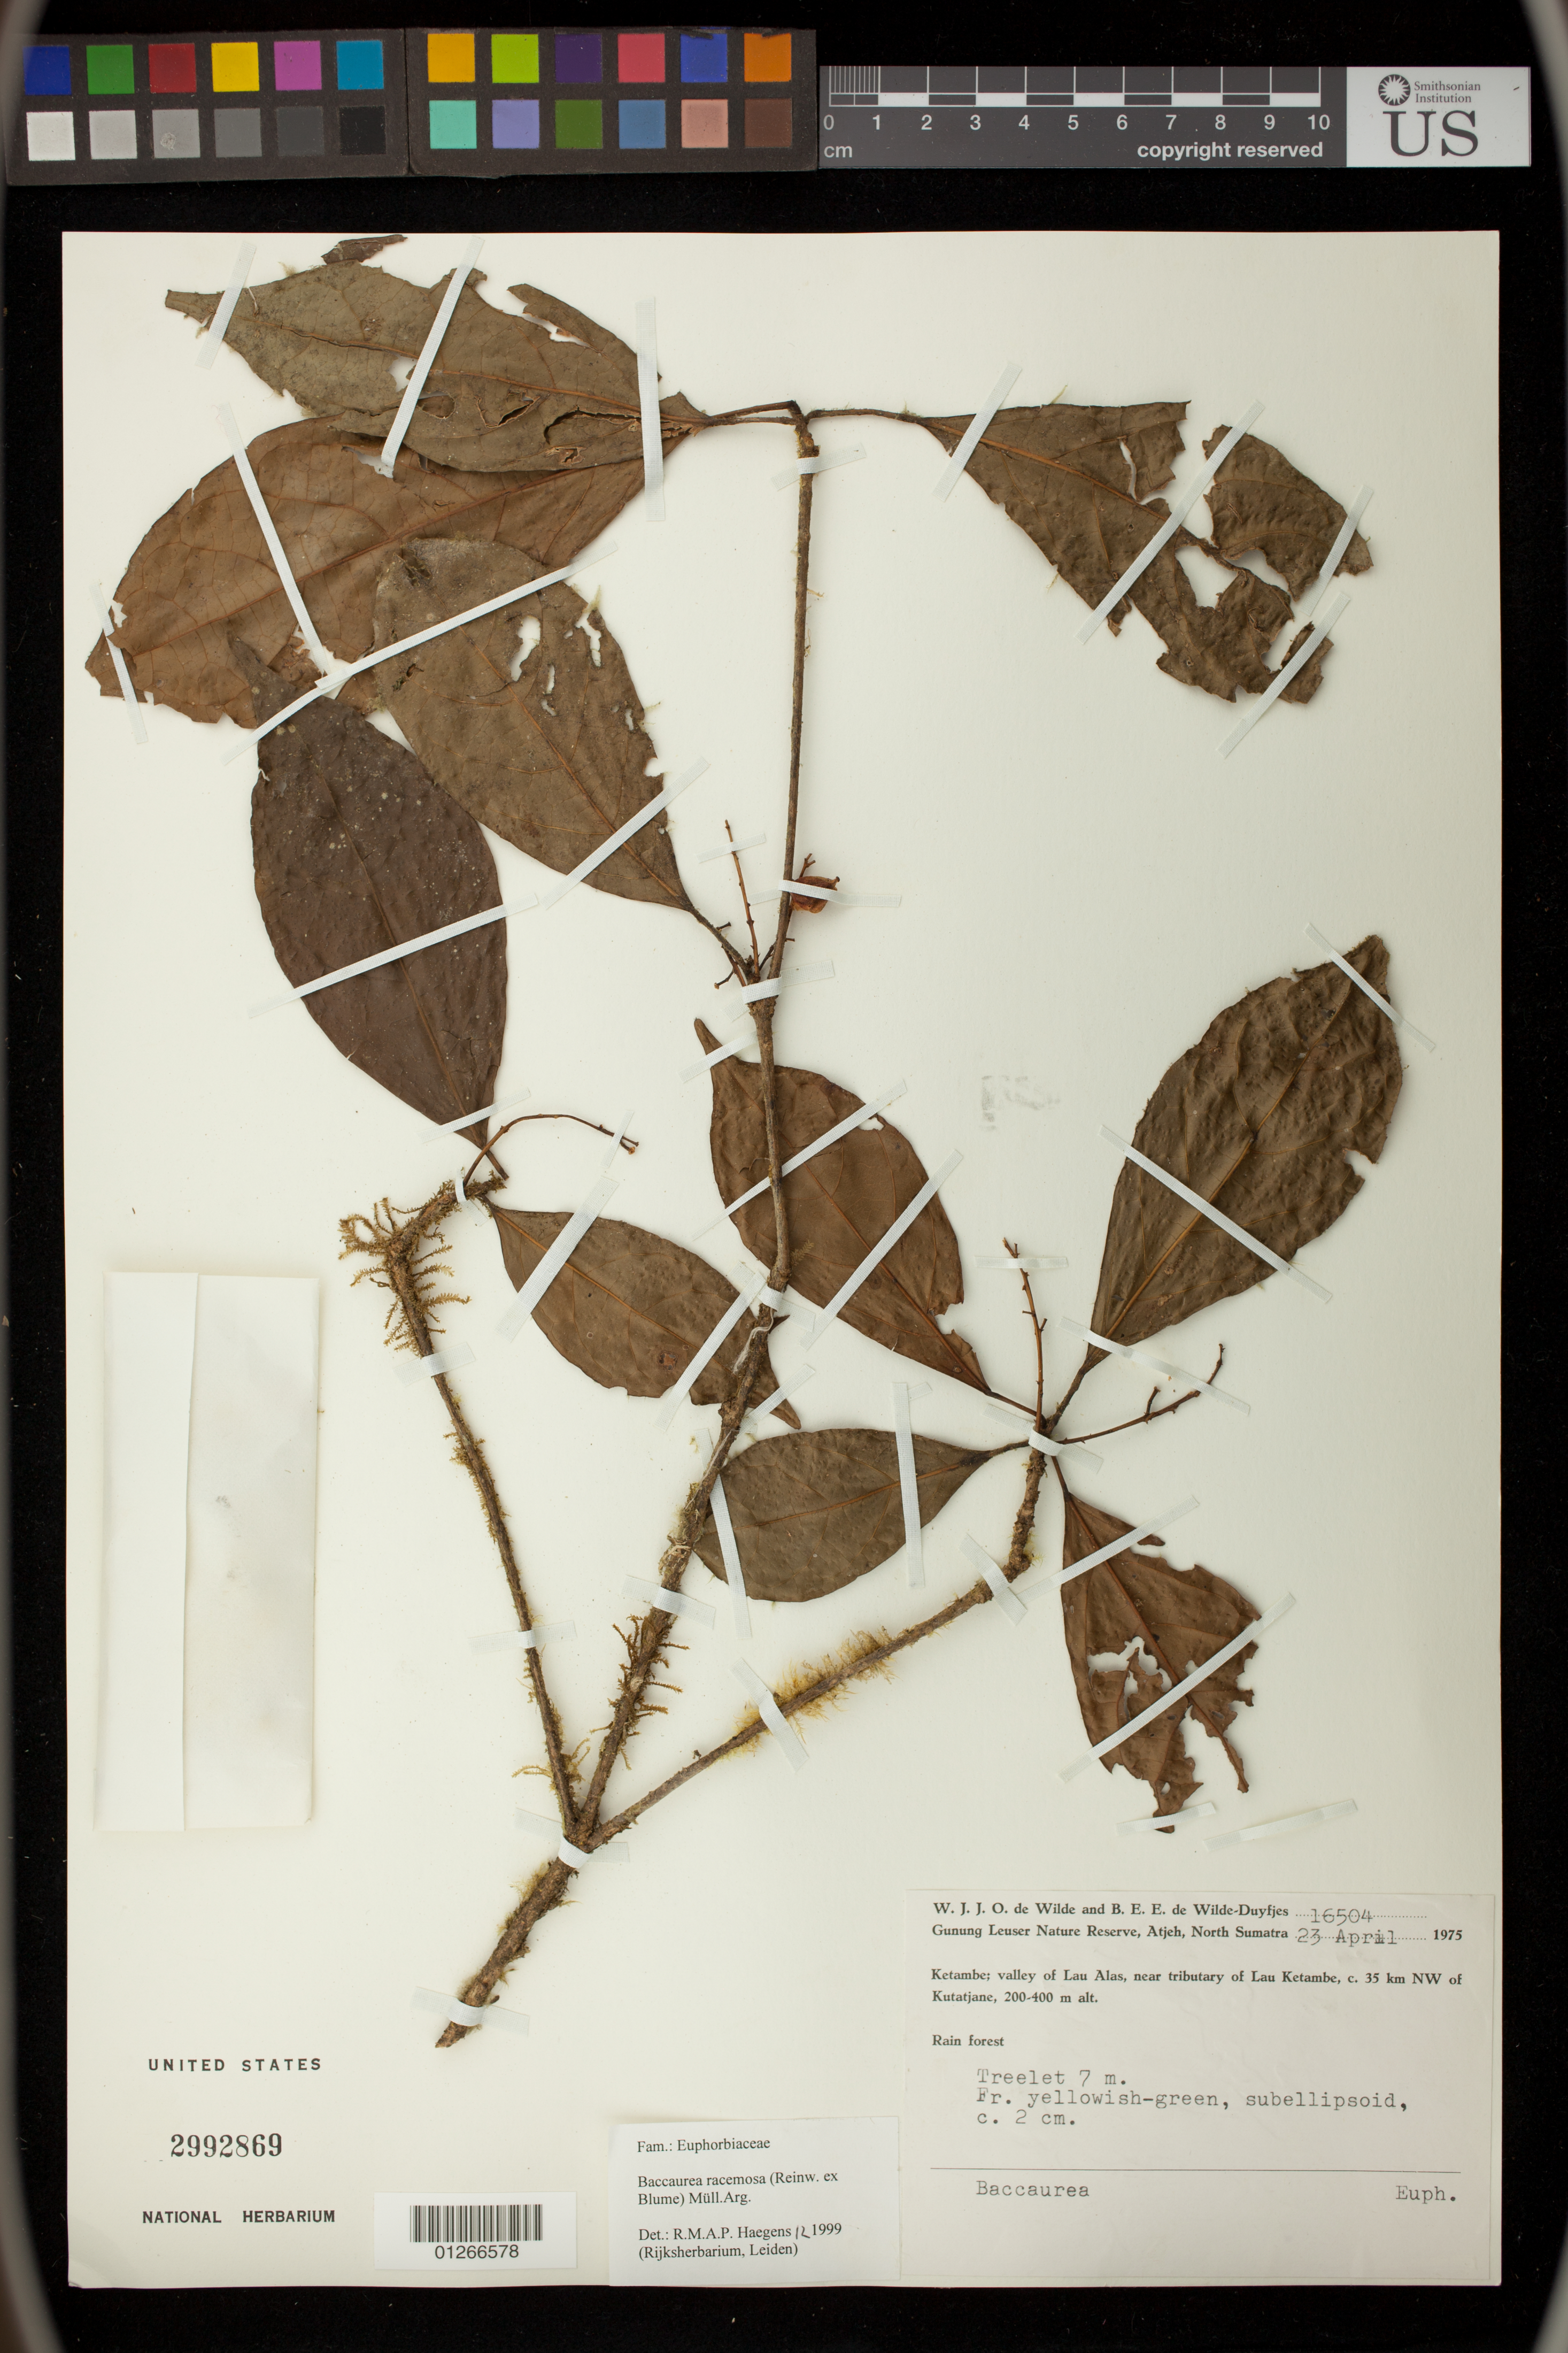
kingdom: Plantae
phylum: Tracheophyta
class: Magnoliopsida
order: Malpighiales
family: Phyllanthaceae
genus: Baccaurea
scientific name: Baccaurea racemosa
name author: (Reinw.) Müll. Arg.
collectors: W. J. de Wilde & B. E. de Wilde-Duyfjes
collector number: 16504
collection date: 1975-04-23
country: Indonesia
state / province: Sumatra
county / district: Aceh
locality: Gunung Leuser Nature Reserve, Atjeh, North Sumatra. Ketambe, valley of Lau Alas, near tributary of Lau Ketambe, c. 35 km NW of Kutatjane.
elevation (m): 200